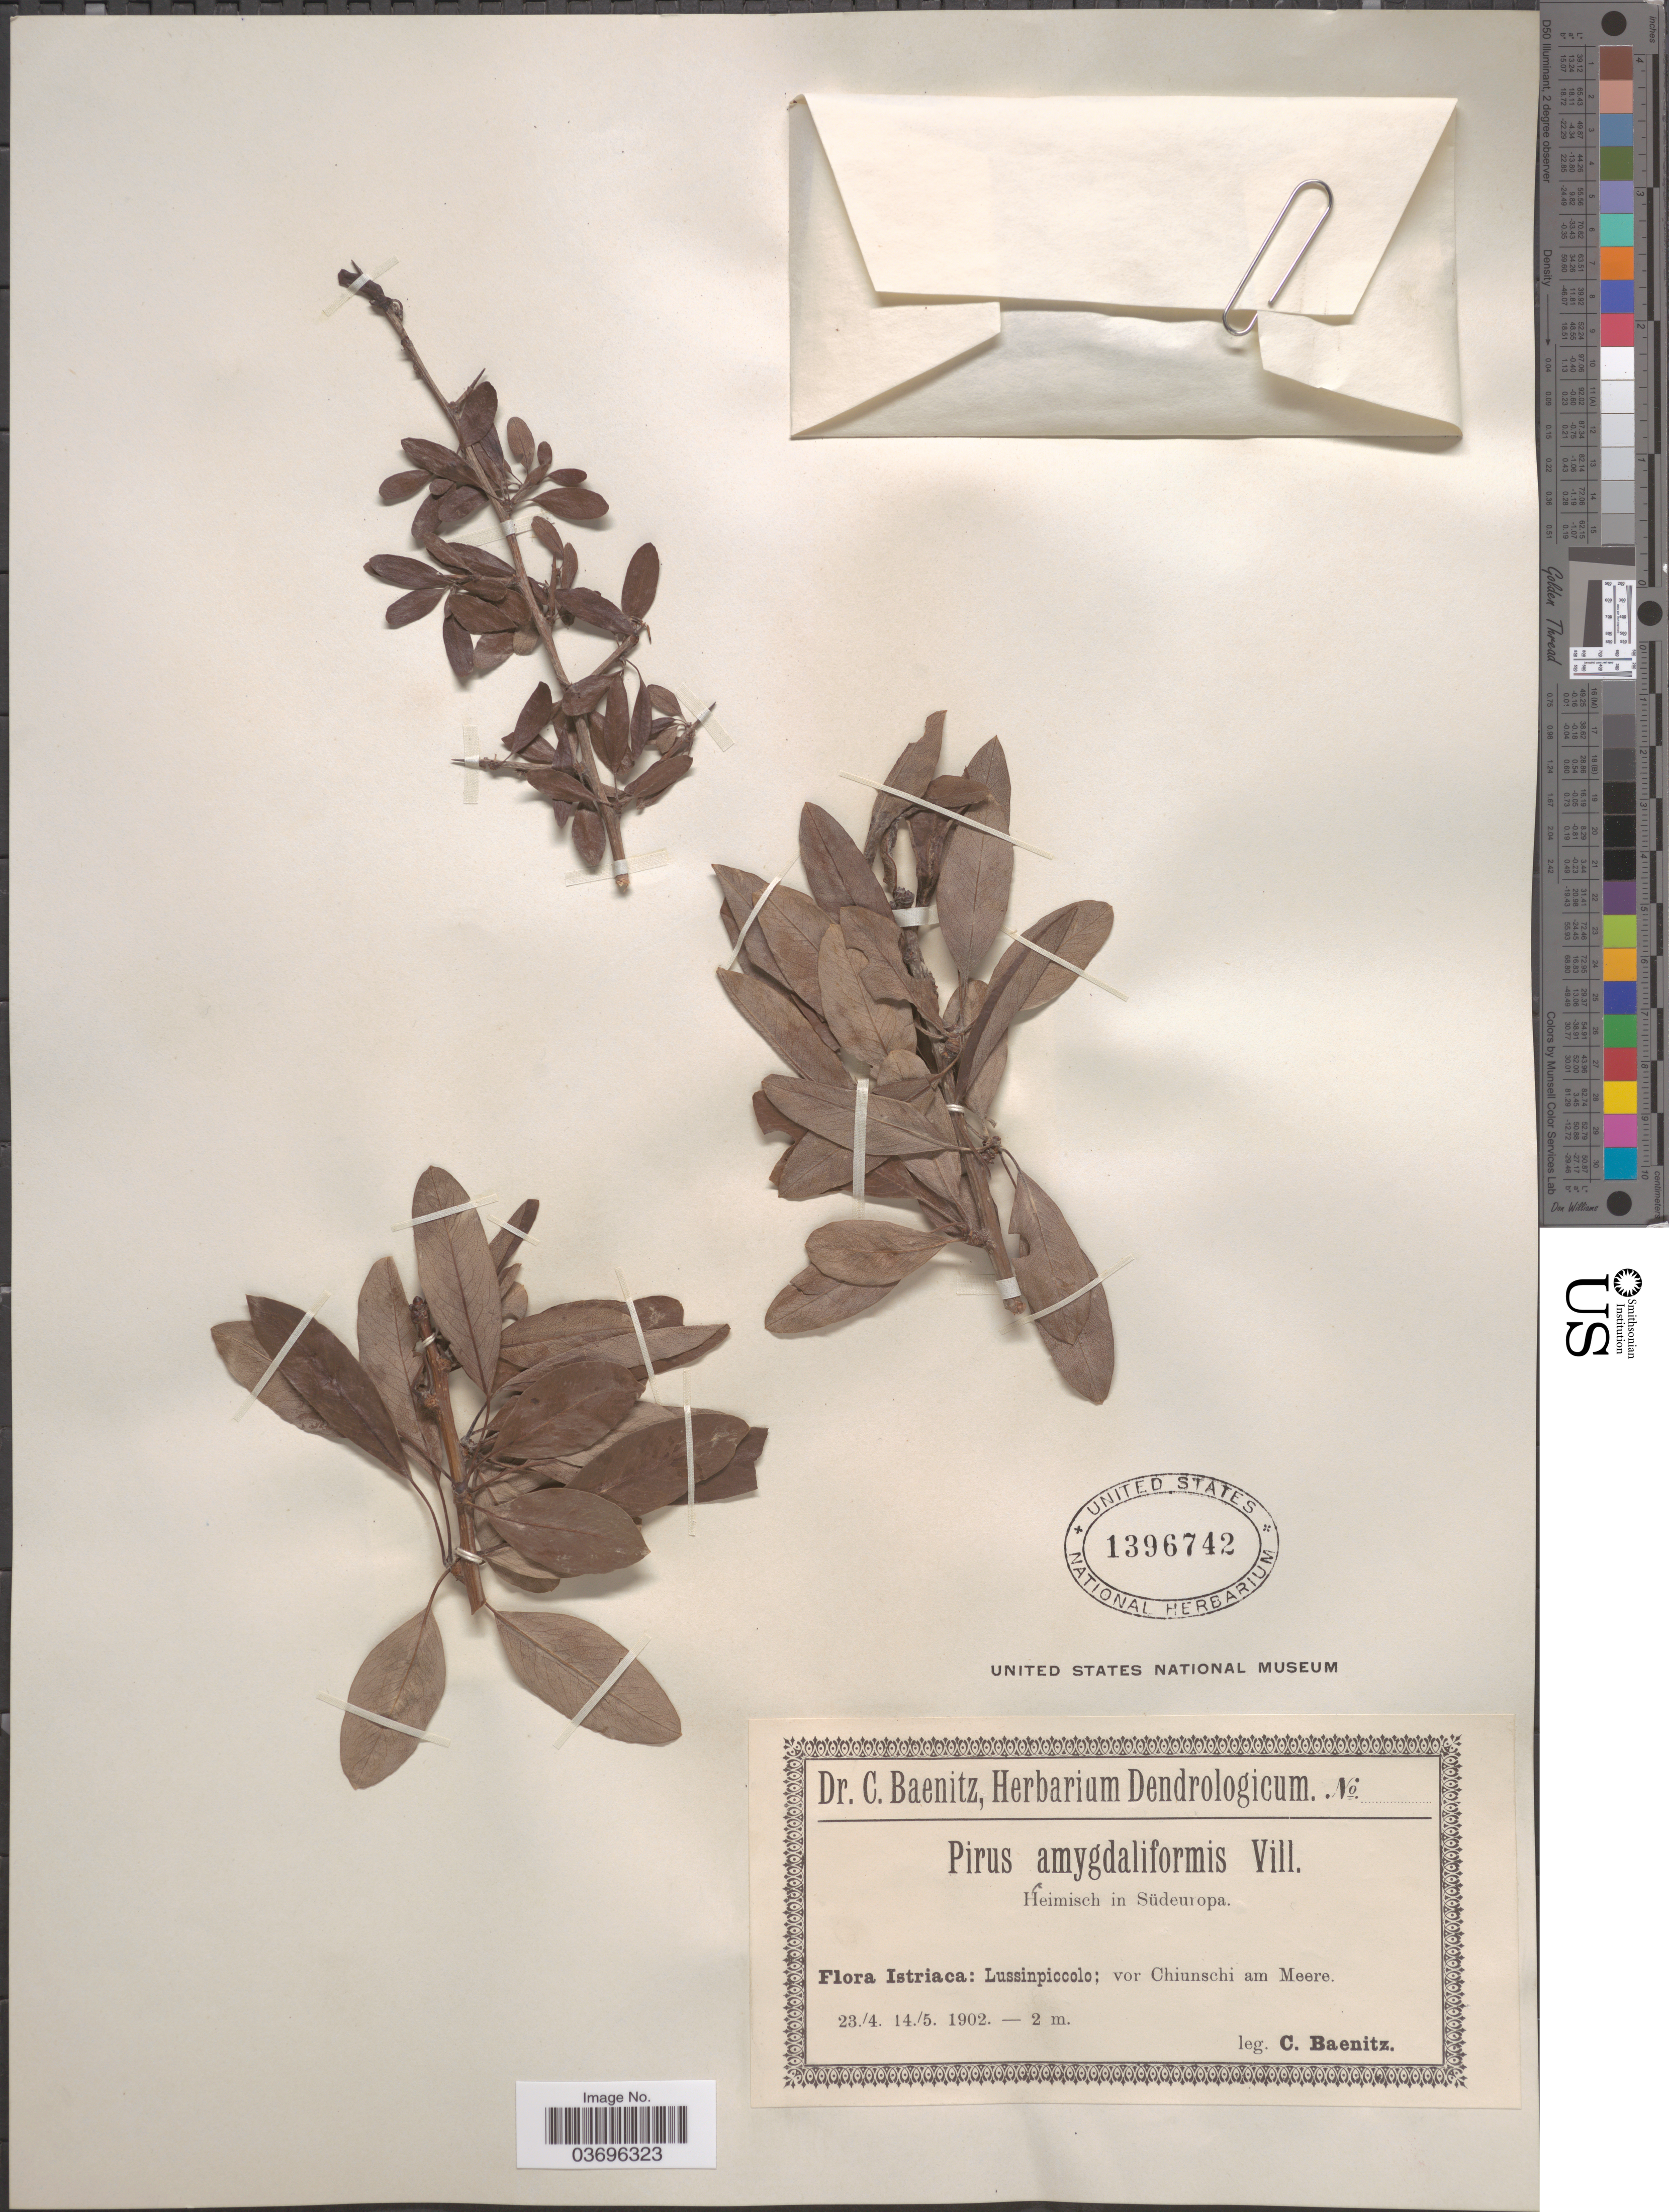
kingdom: Plantae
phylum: Tracheophyta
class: Magnoliopsida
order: Rosales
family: Rosaceae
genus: Pyrus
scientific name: Pyrus amygdaliformis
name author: Vill.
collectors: C. G. Baenitz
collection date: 1902-04-23/1902-05-14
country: Croatia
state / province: Istria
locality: Istriaca: Lussinpiccolo; vor Chiunschi am Meere.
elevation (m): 2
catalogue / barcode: US 1396742